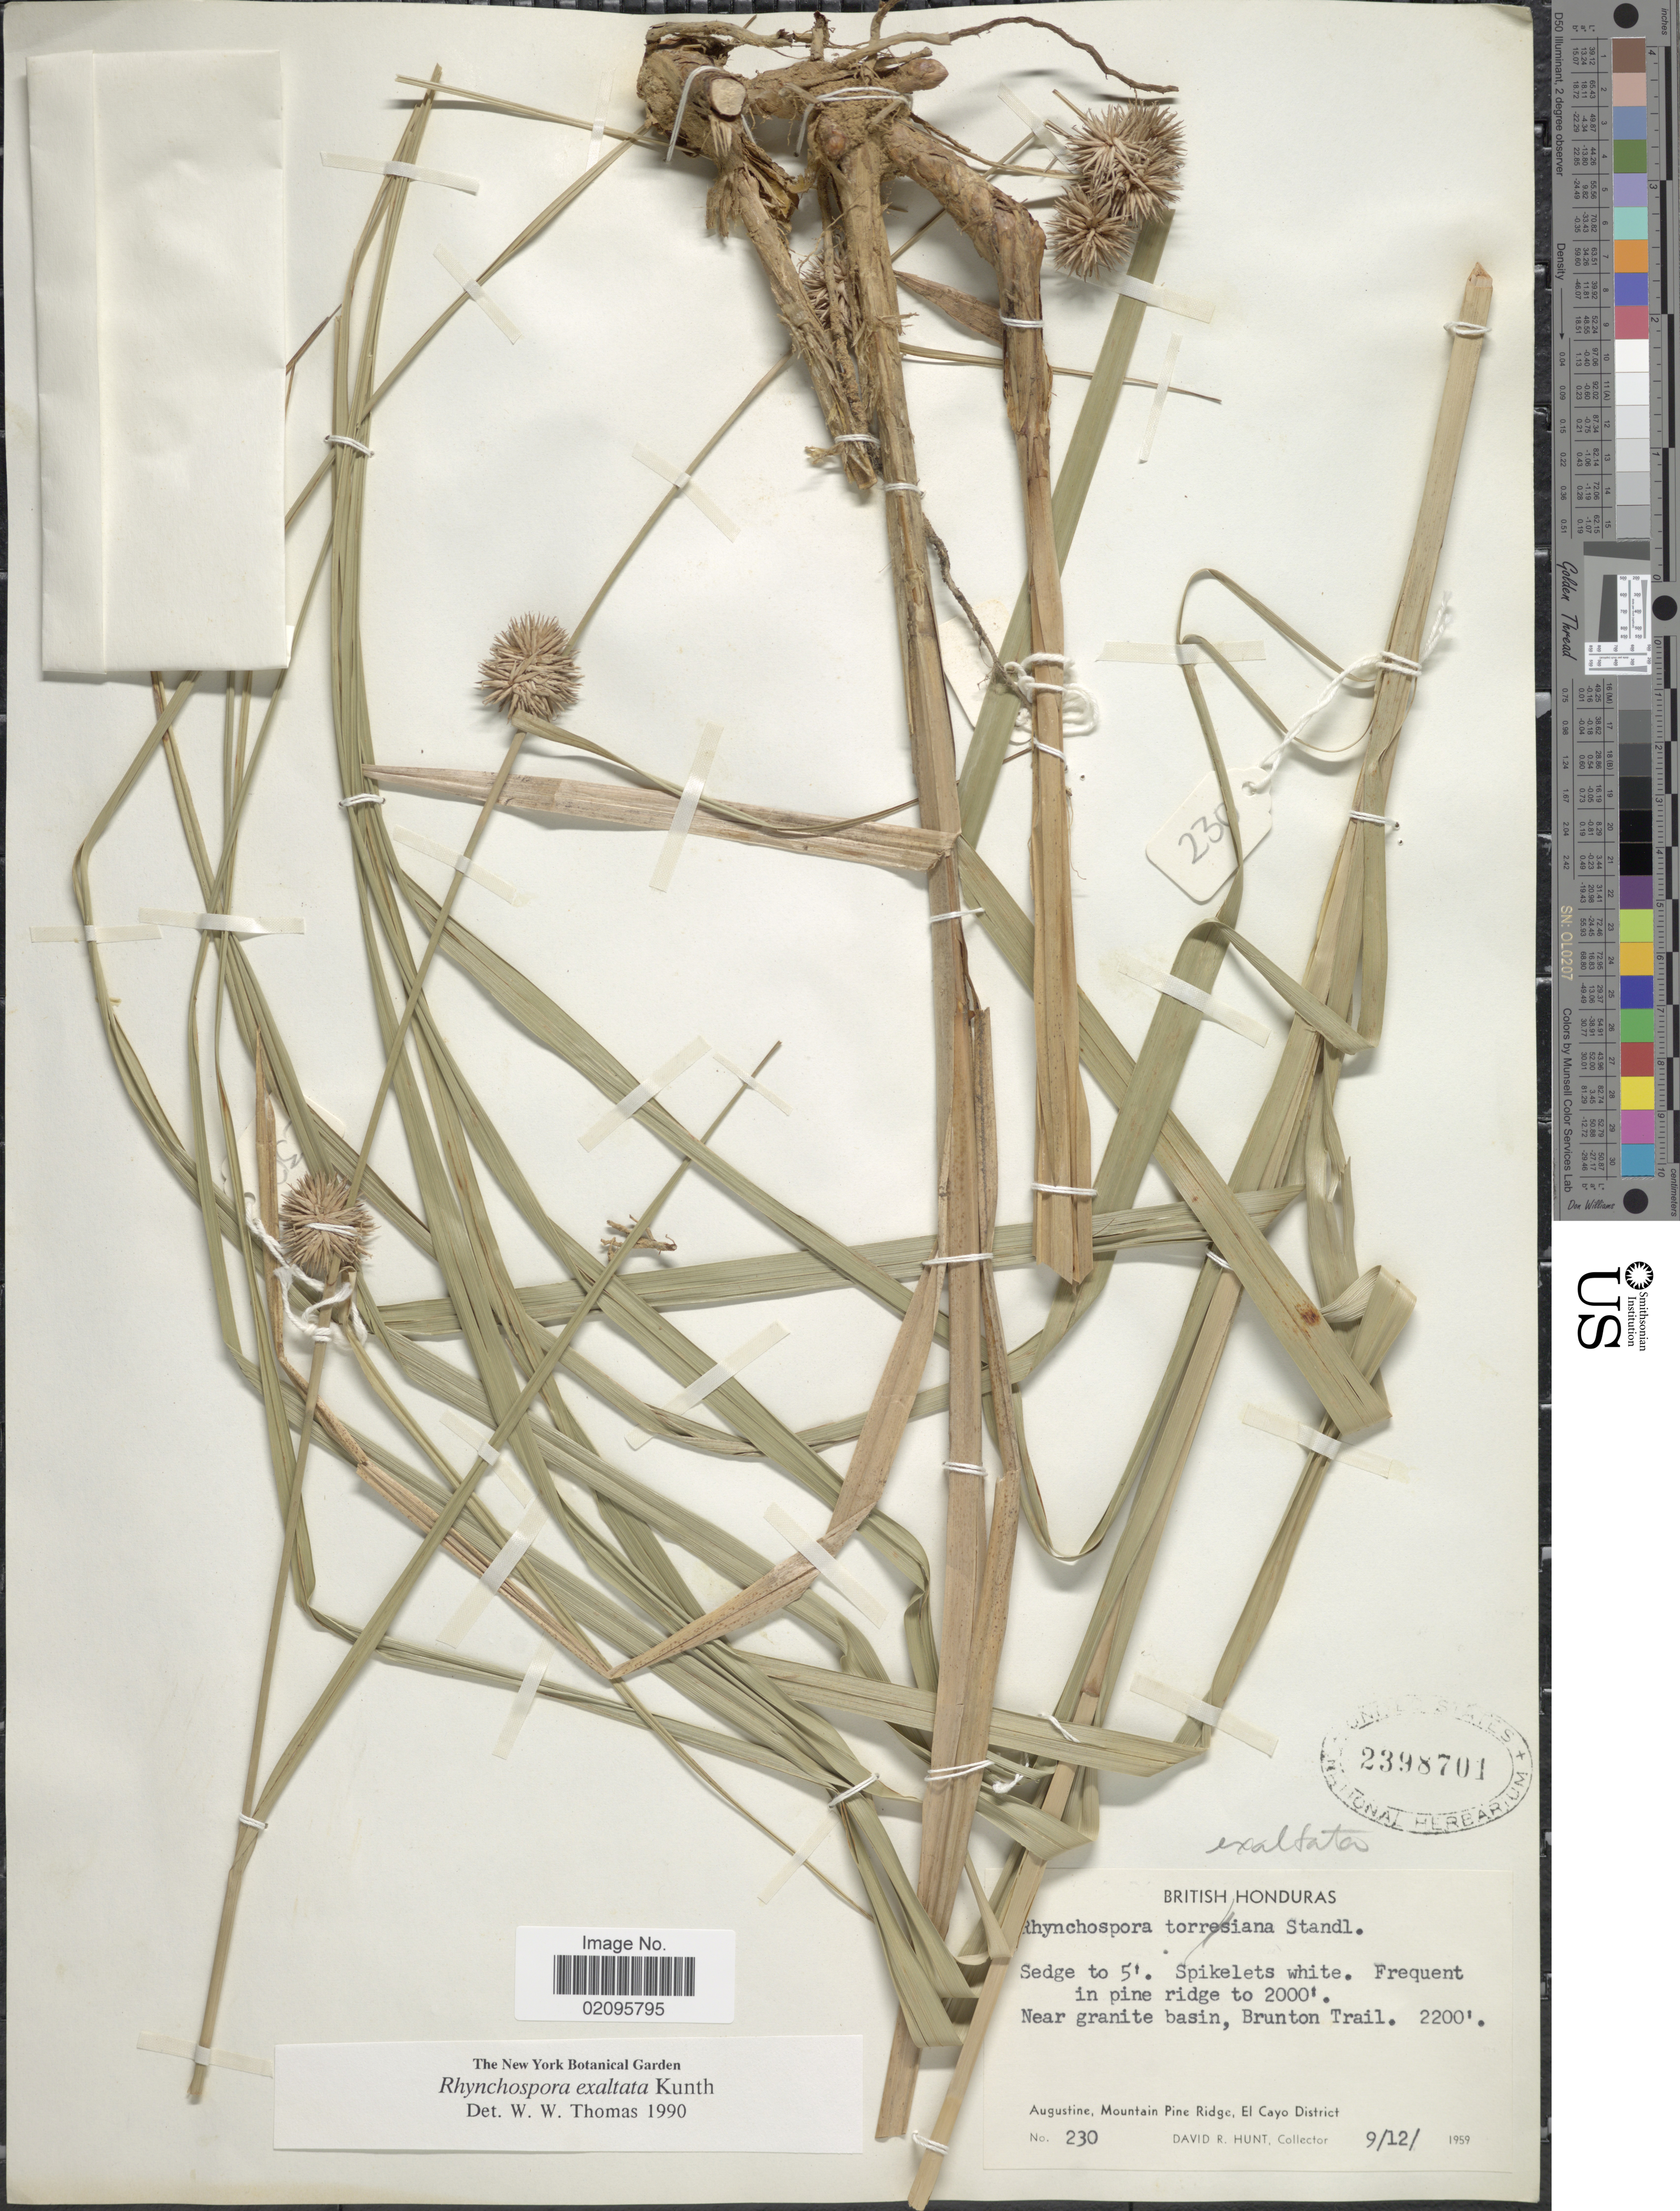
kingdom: Plantae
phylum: Tracheophyta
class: Liliopsida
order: Poales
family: Cyperaceae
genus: Rhynchospora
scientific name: Rhynchospora exaltata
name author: Kunth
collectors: D. R. Hunt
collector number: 230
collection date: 1959-09-12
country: Belize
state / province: Cayo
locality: Frequent in pine ridge, Near granite basin, Brunton Trail, Augustine, Mountain Pine Ridge, El Cayo District.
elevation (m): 610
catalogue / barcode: US 2398701